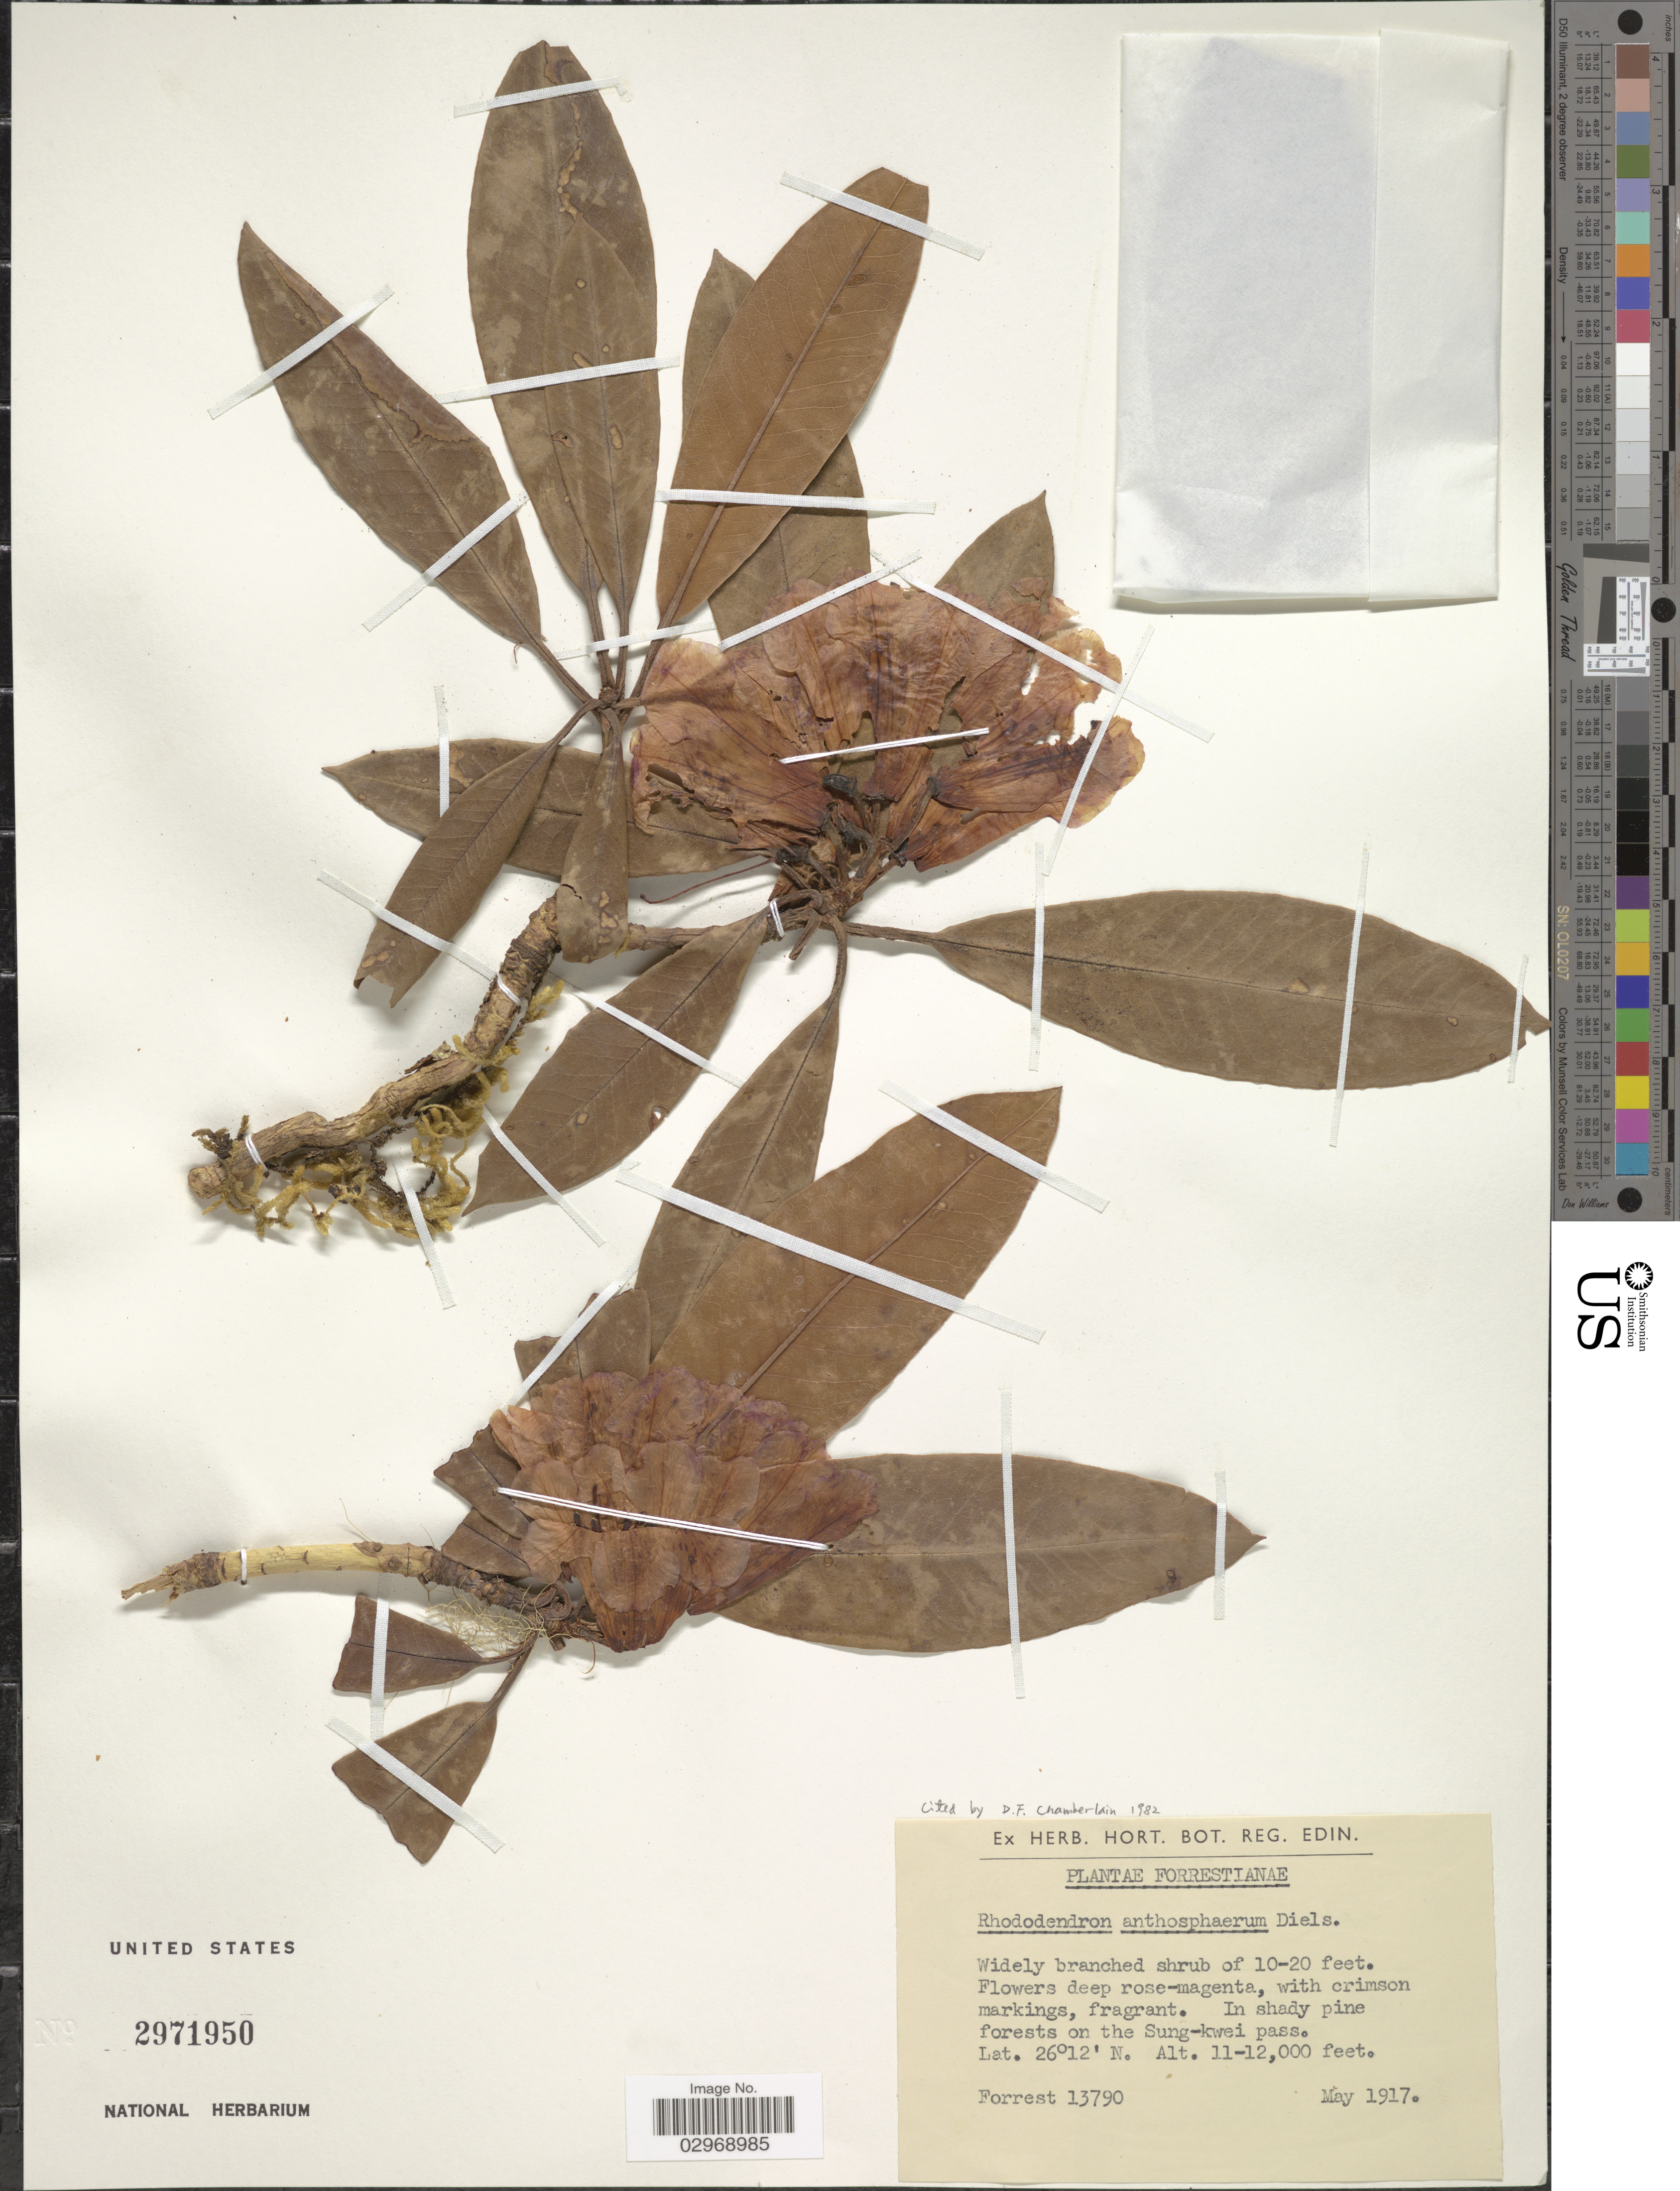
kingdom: Plantae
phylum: Tracheophyta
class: Magnoliopsida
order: Ericales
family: Ericaceae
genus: Rhododendron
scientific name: Rhododendron anthosphaerum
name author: Diels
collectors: -. Forrest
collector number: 13790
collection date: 1917-05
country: China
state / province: Yunnan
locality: In shady pine forests on the Sung-kwei pass.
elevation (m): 3353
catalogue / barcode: US 2971950